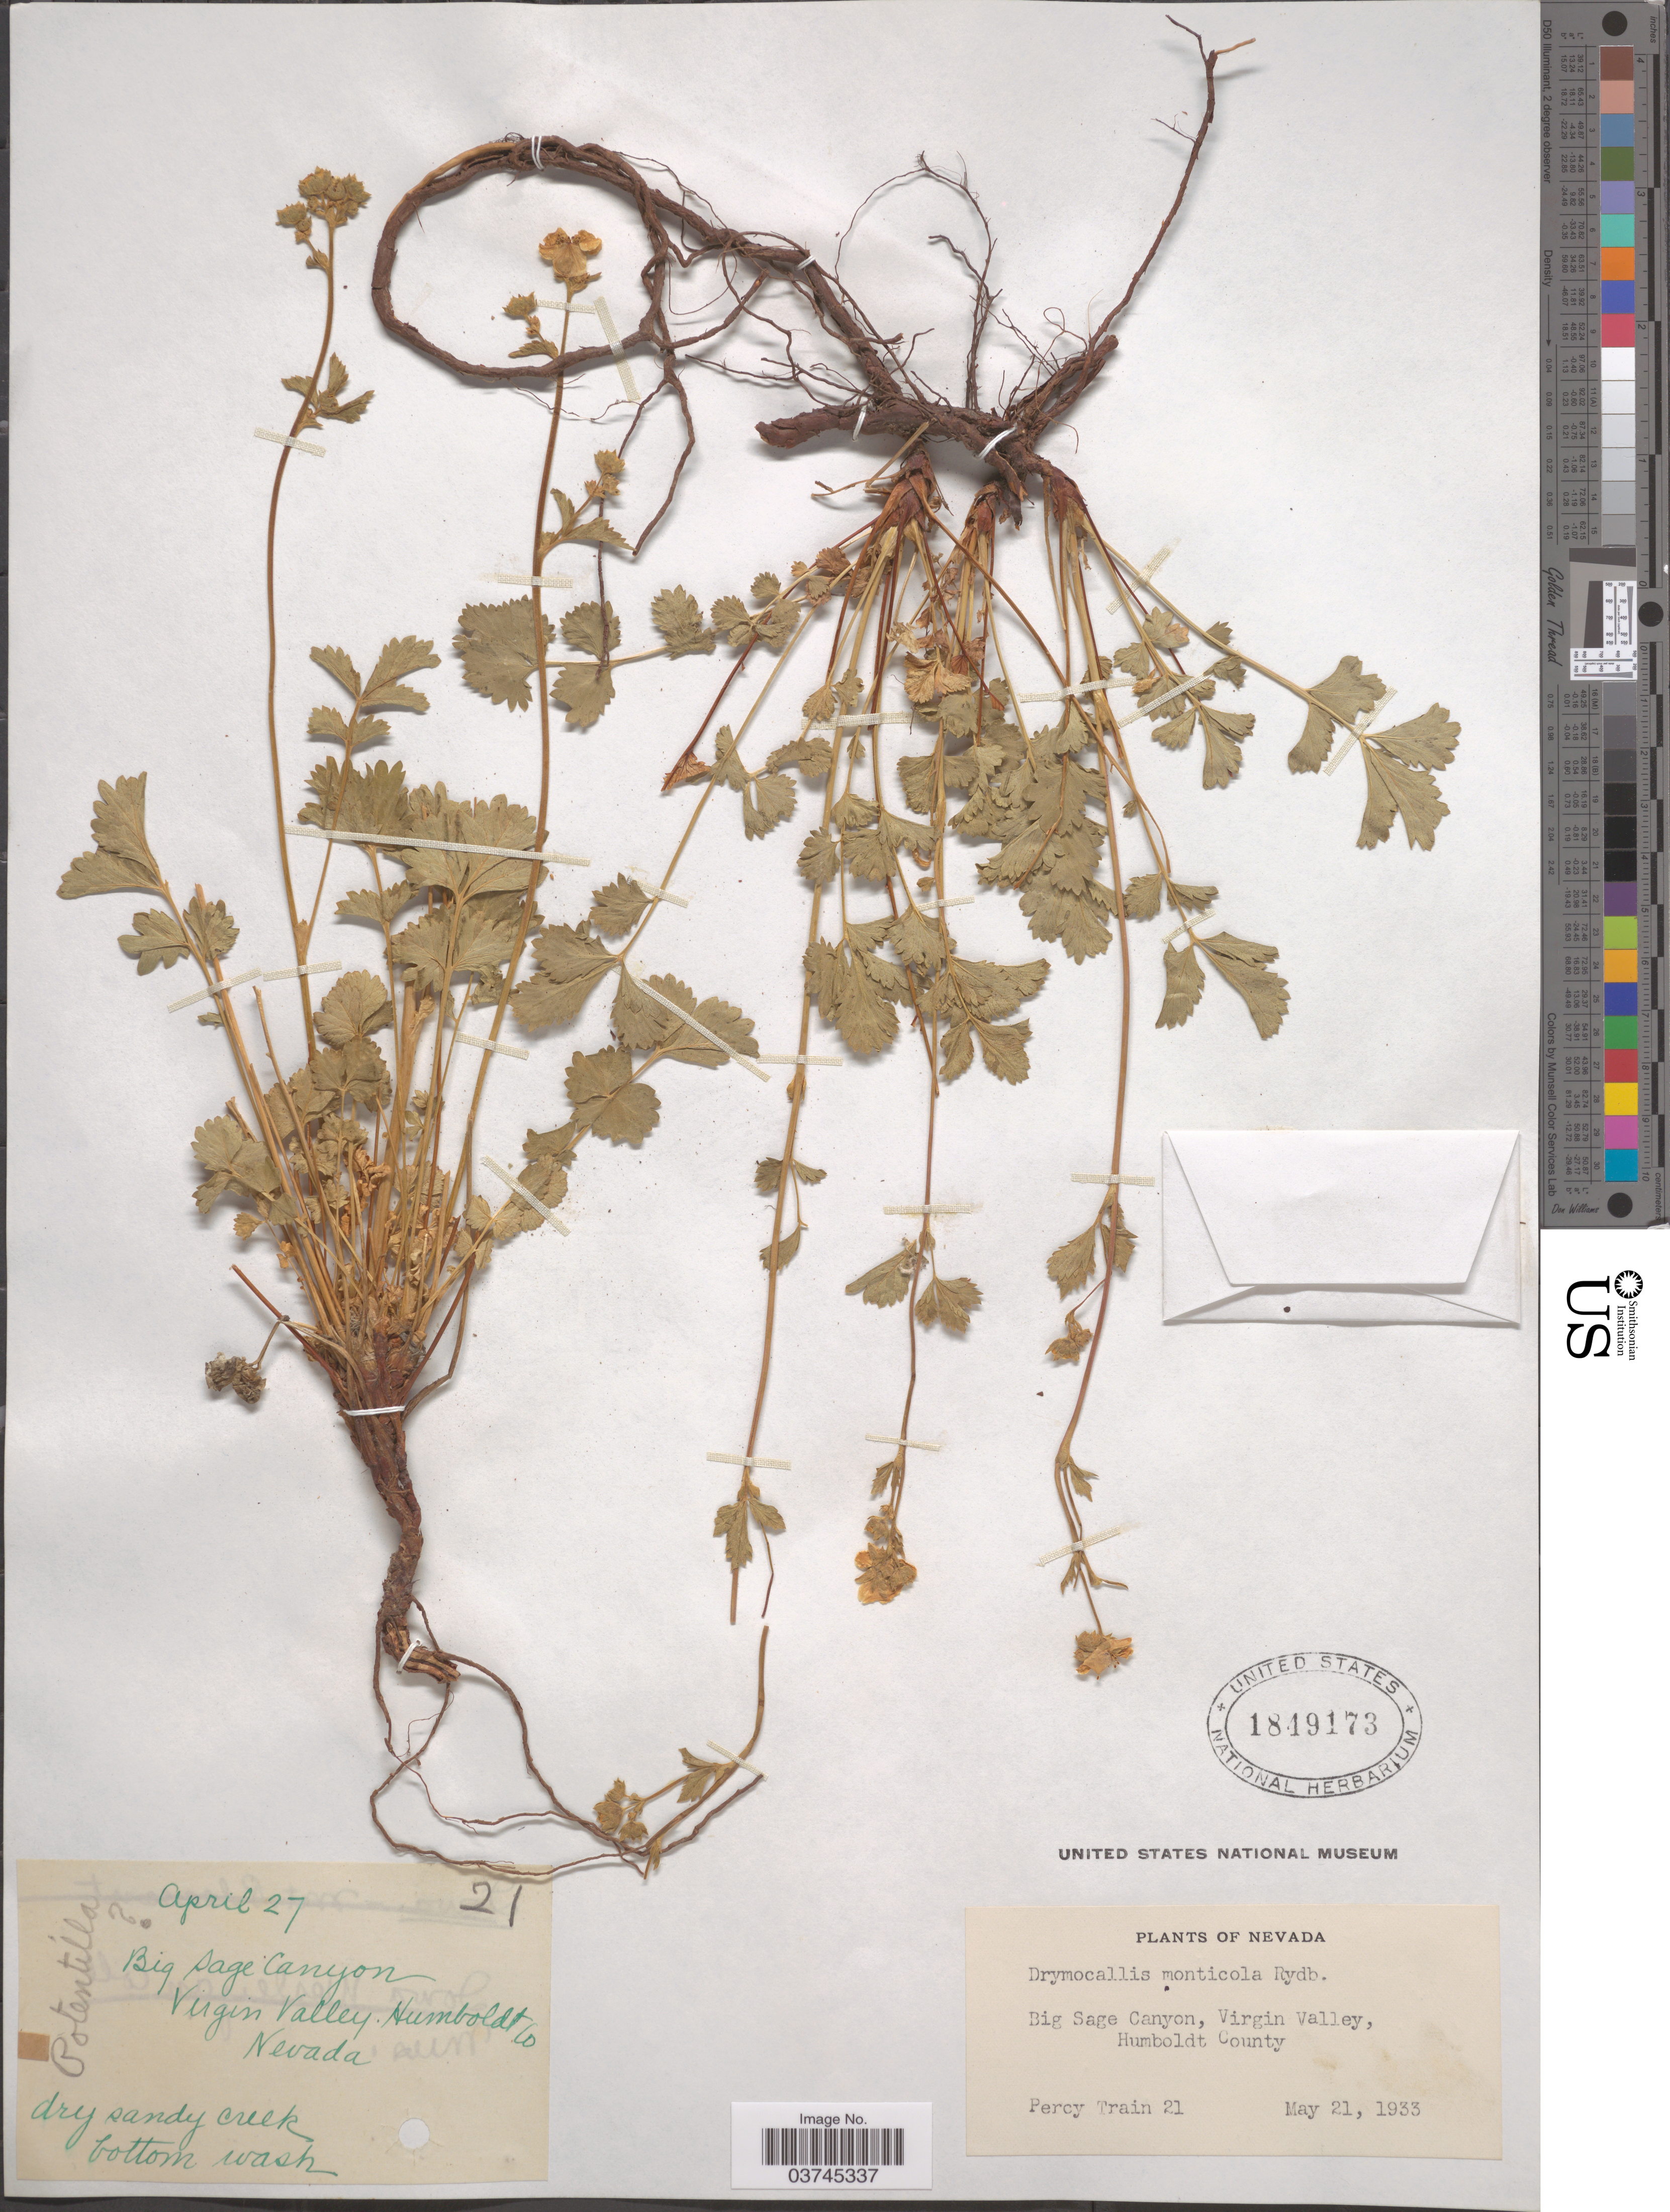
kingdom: Plantae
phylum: Tracheophyta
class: Magnoliopsida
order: Rosales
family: Rosaceae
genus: Drymocallis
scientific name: Drymocallis lactea var. lactea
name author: (Greene) Rydb.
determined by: Strong, Mark T., (BOT), Smithsonian Institution - National Museum of Natural History (UNITED STATES)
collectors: P. Train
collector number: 21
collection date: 1933-05-21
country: United States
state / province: Nevada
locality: Big Sage Canyon, Virgin Valley, Humboldt County.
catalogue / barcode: US 1849173